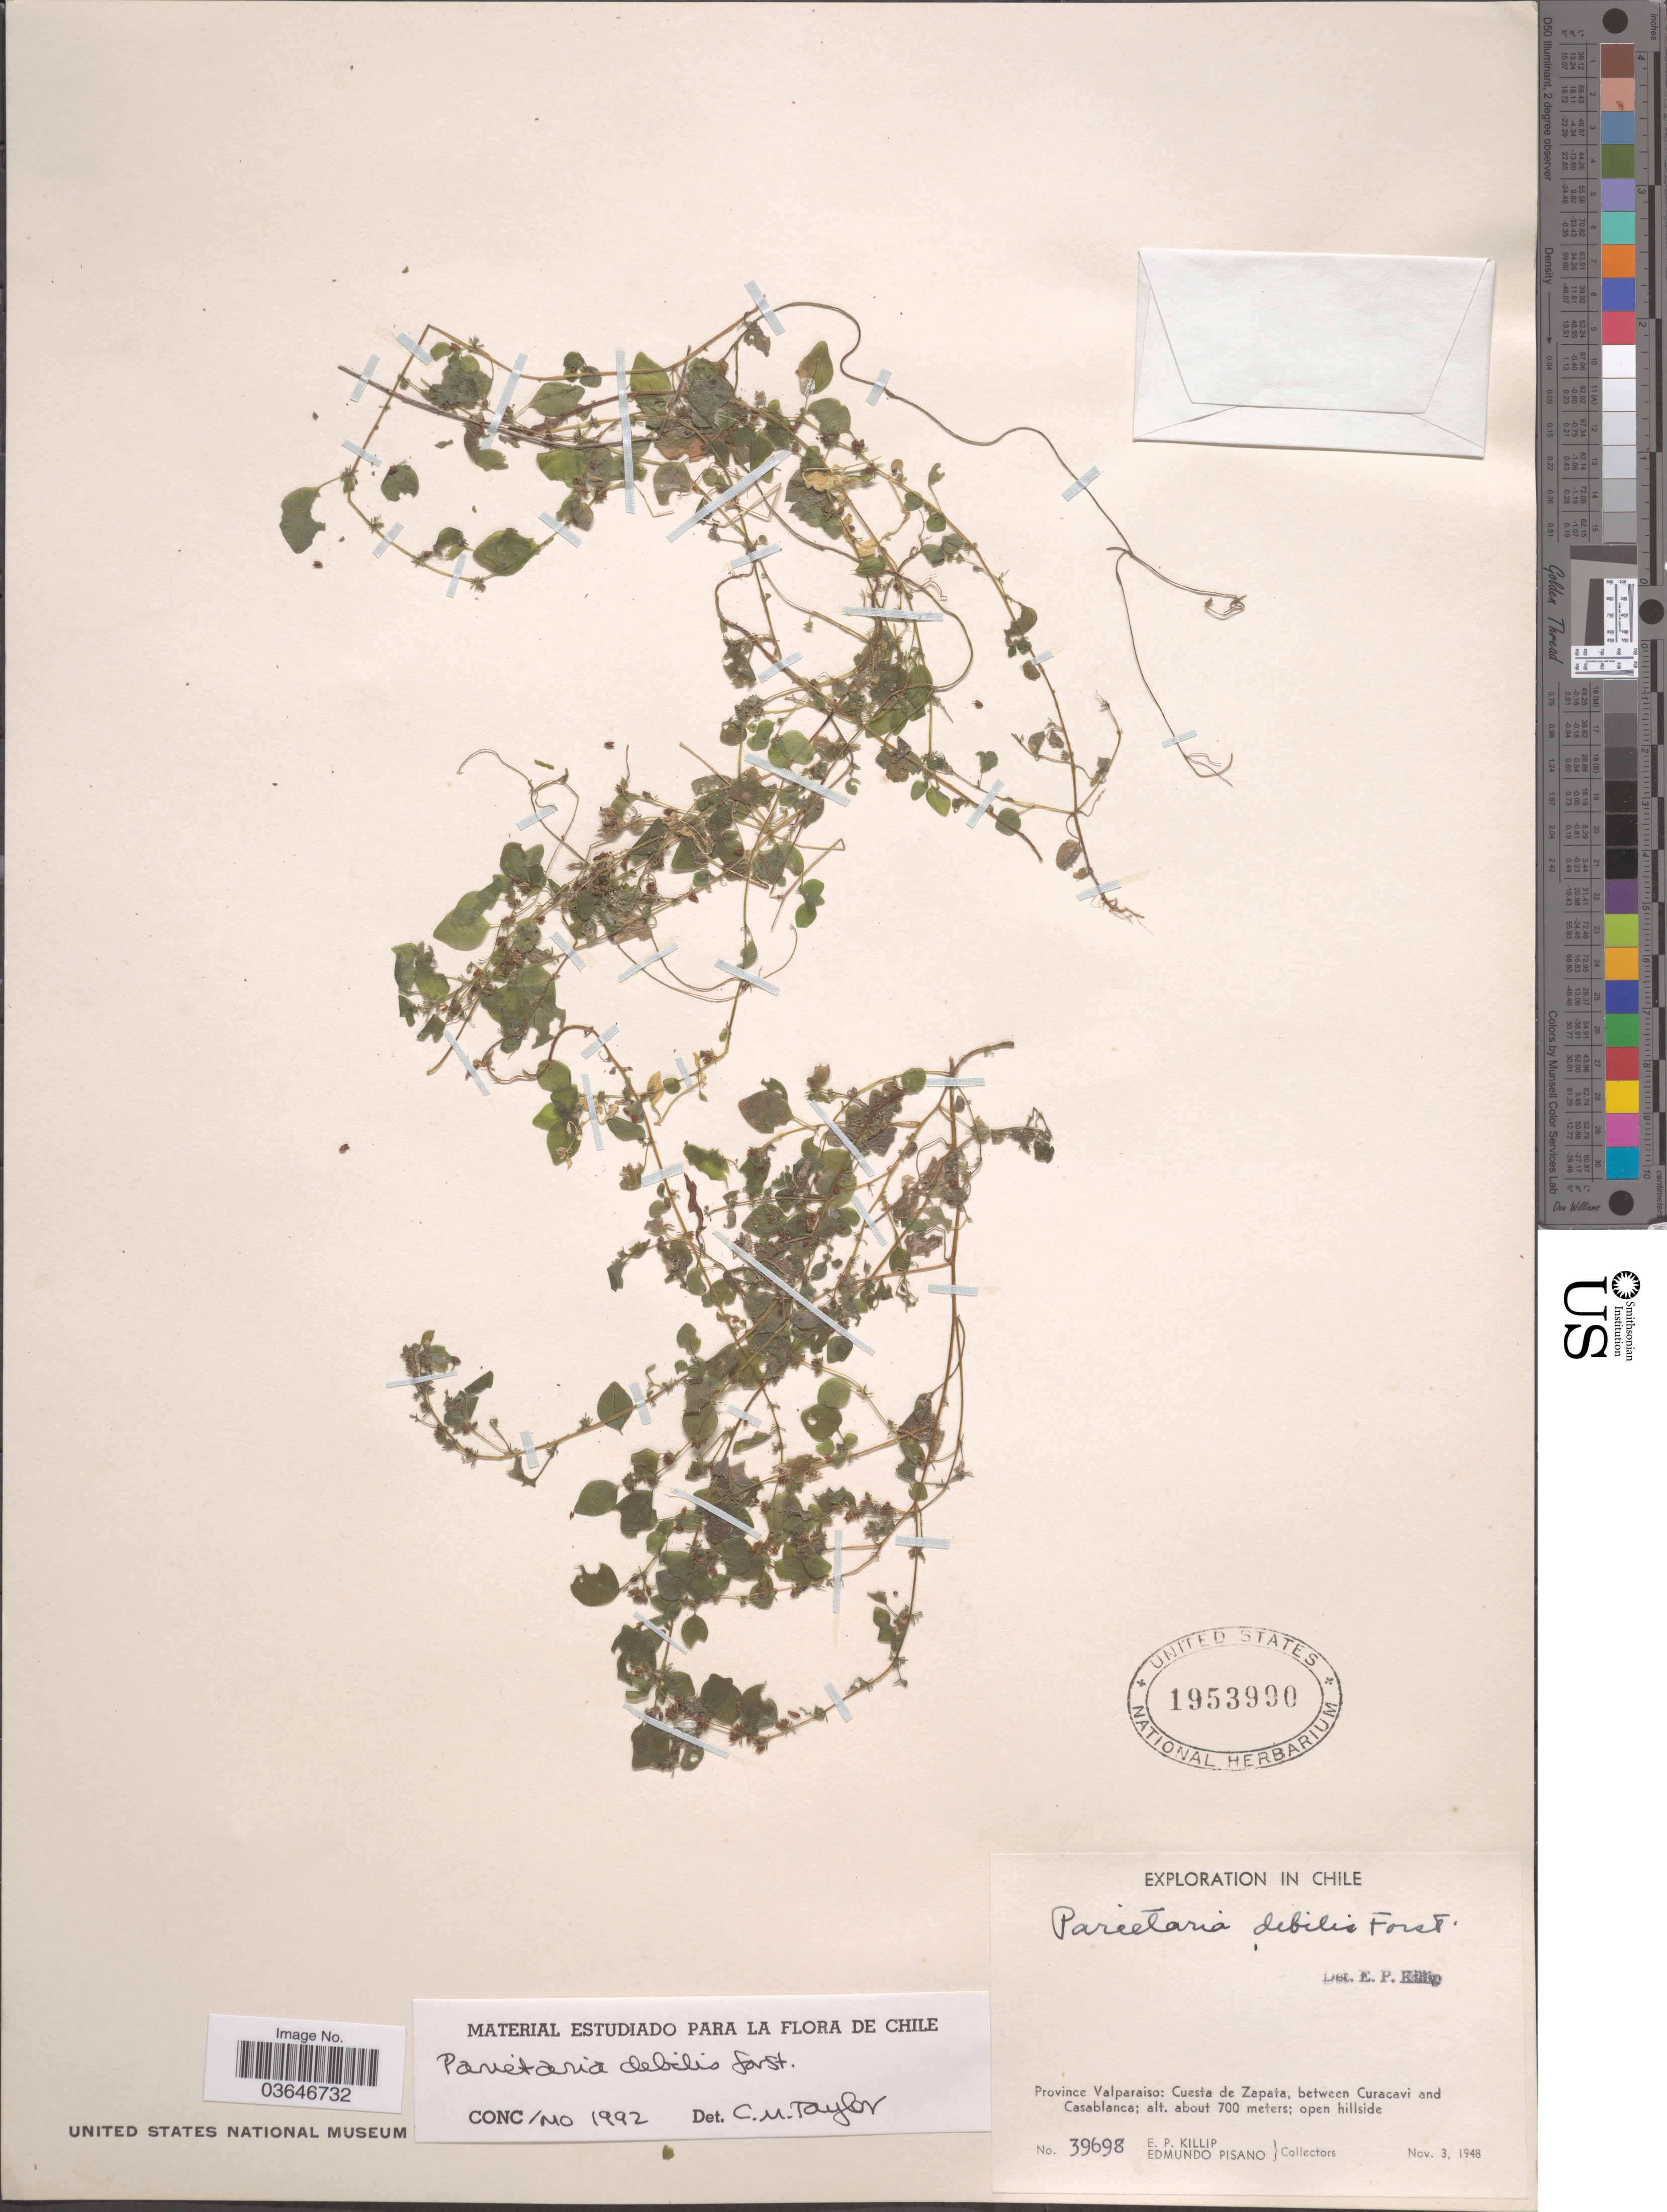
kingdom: Plantae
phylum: Tracheophyta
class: Magnoliopsida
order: Rosales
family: Urticaceae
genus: Parietaria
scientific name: Parietaria debilis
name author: G. Forst.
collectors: E. P. Killip & E. Pisano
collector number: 39698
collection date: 1948-11-03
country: Chile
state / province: Valparaíso (V)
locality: Cuesta de Zapata, between Curacavi and Casablanca.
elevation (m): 700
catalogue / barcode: US 1953990